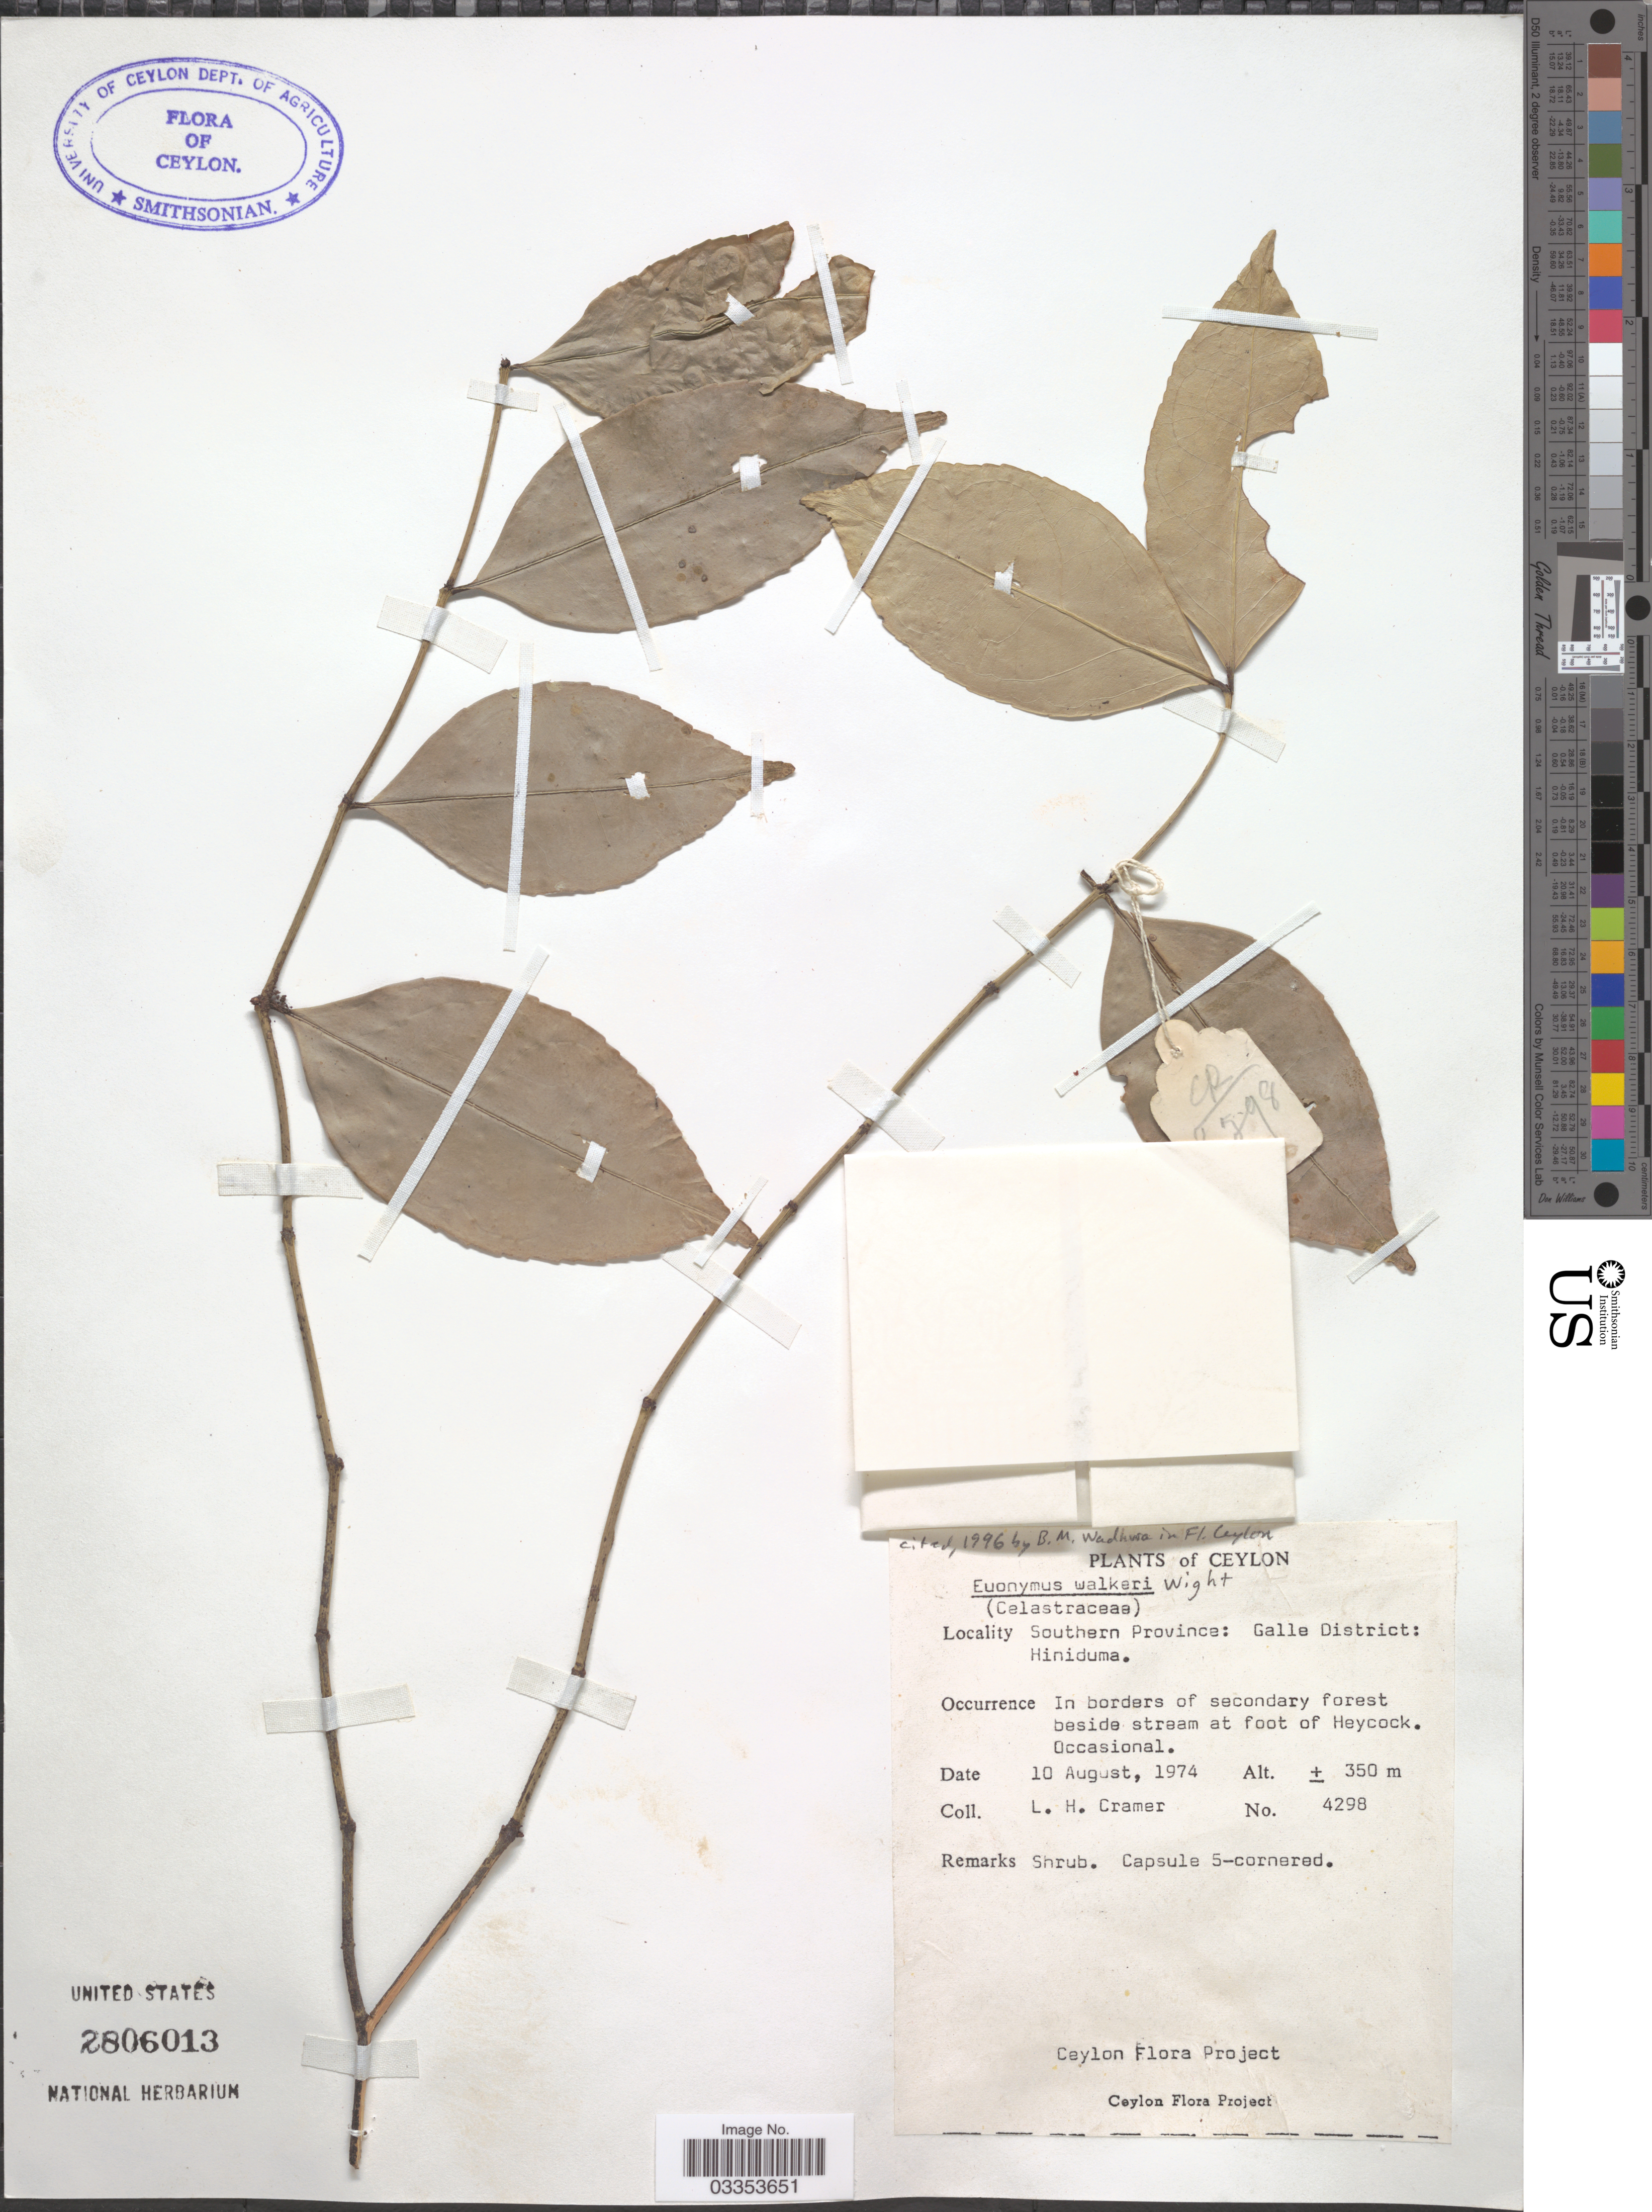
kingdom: Plantae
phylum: Tracheophyta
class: Magnoliopsida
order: Celastrales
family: Celastraceae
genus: Euonymus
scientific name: Euonymus walkeri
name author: Wight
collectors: L. H. Cramer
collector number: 4298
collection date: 1974-08-10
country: Sri Lanka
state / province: Southern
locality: Ceylon. Galle District: Hiniduma.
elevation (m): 350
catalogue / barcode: US 2806013